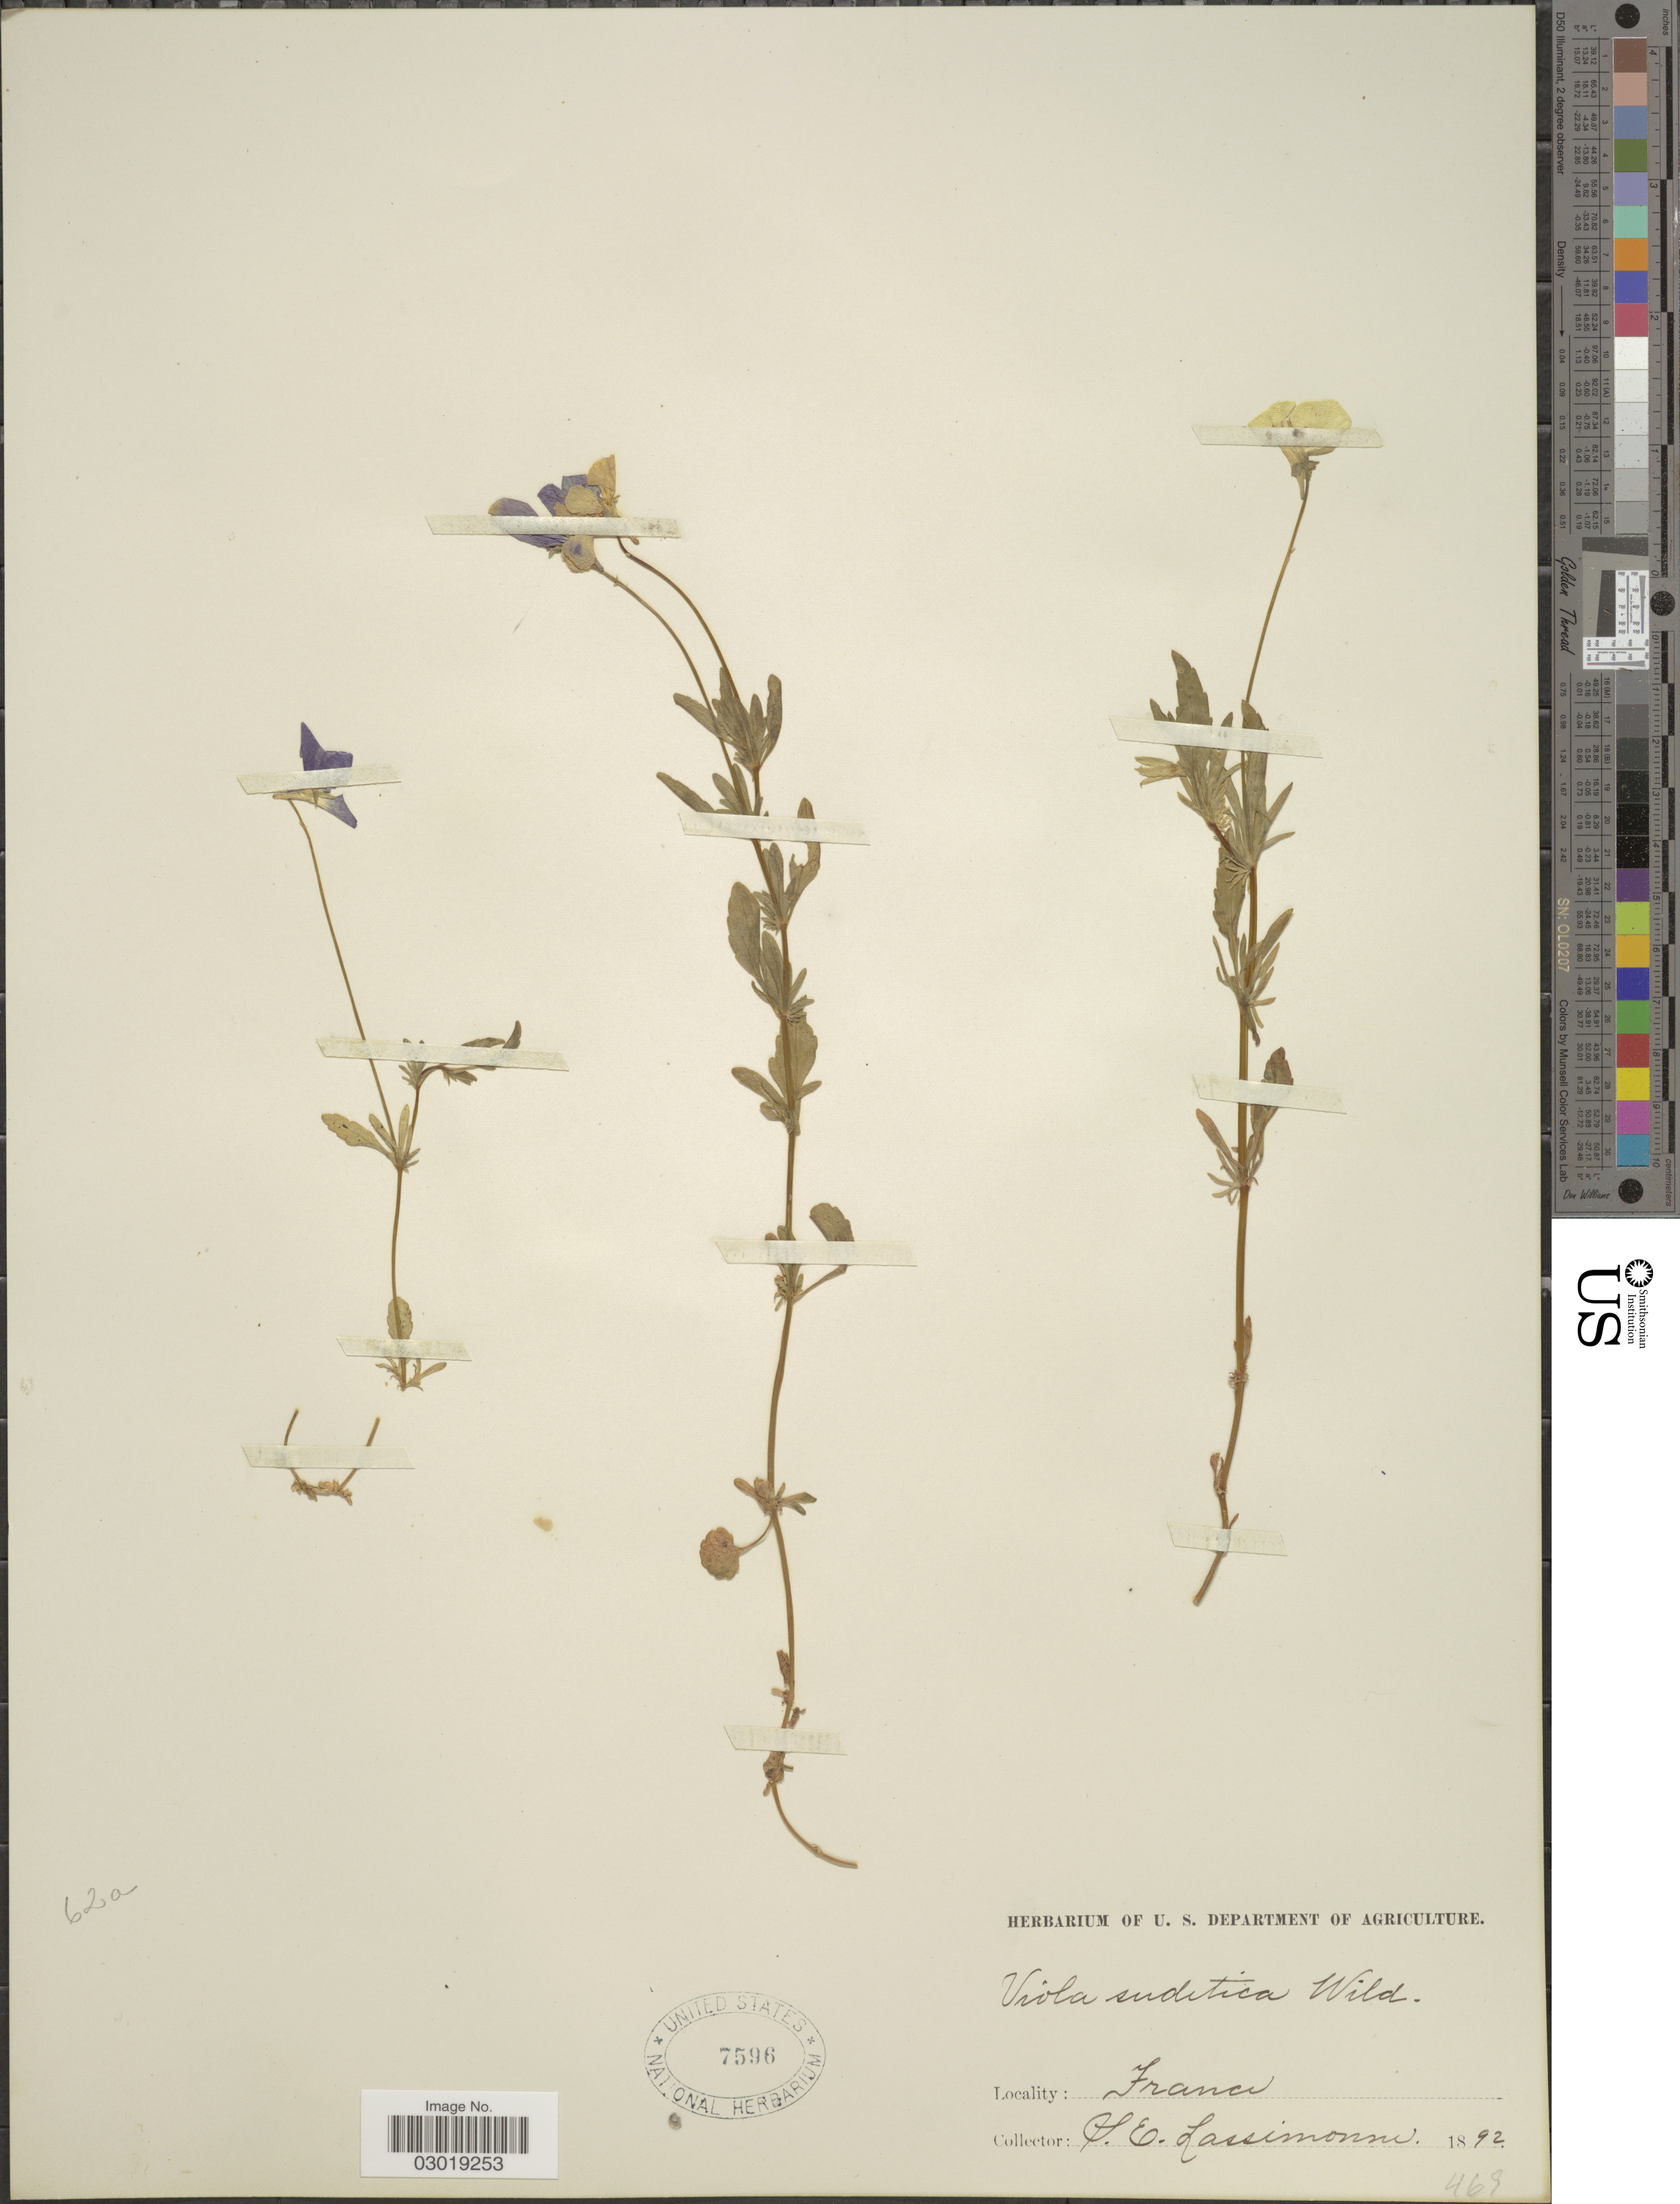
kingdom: Plantae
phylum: Tracheophyta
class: Magnoliopsida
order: Malpighiales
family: Violaceae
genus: Viola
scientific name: Viola sudetica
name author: Willd.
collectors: S. Lassimonne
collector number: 465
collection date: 1892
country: France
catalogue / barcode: US 7596